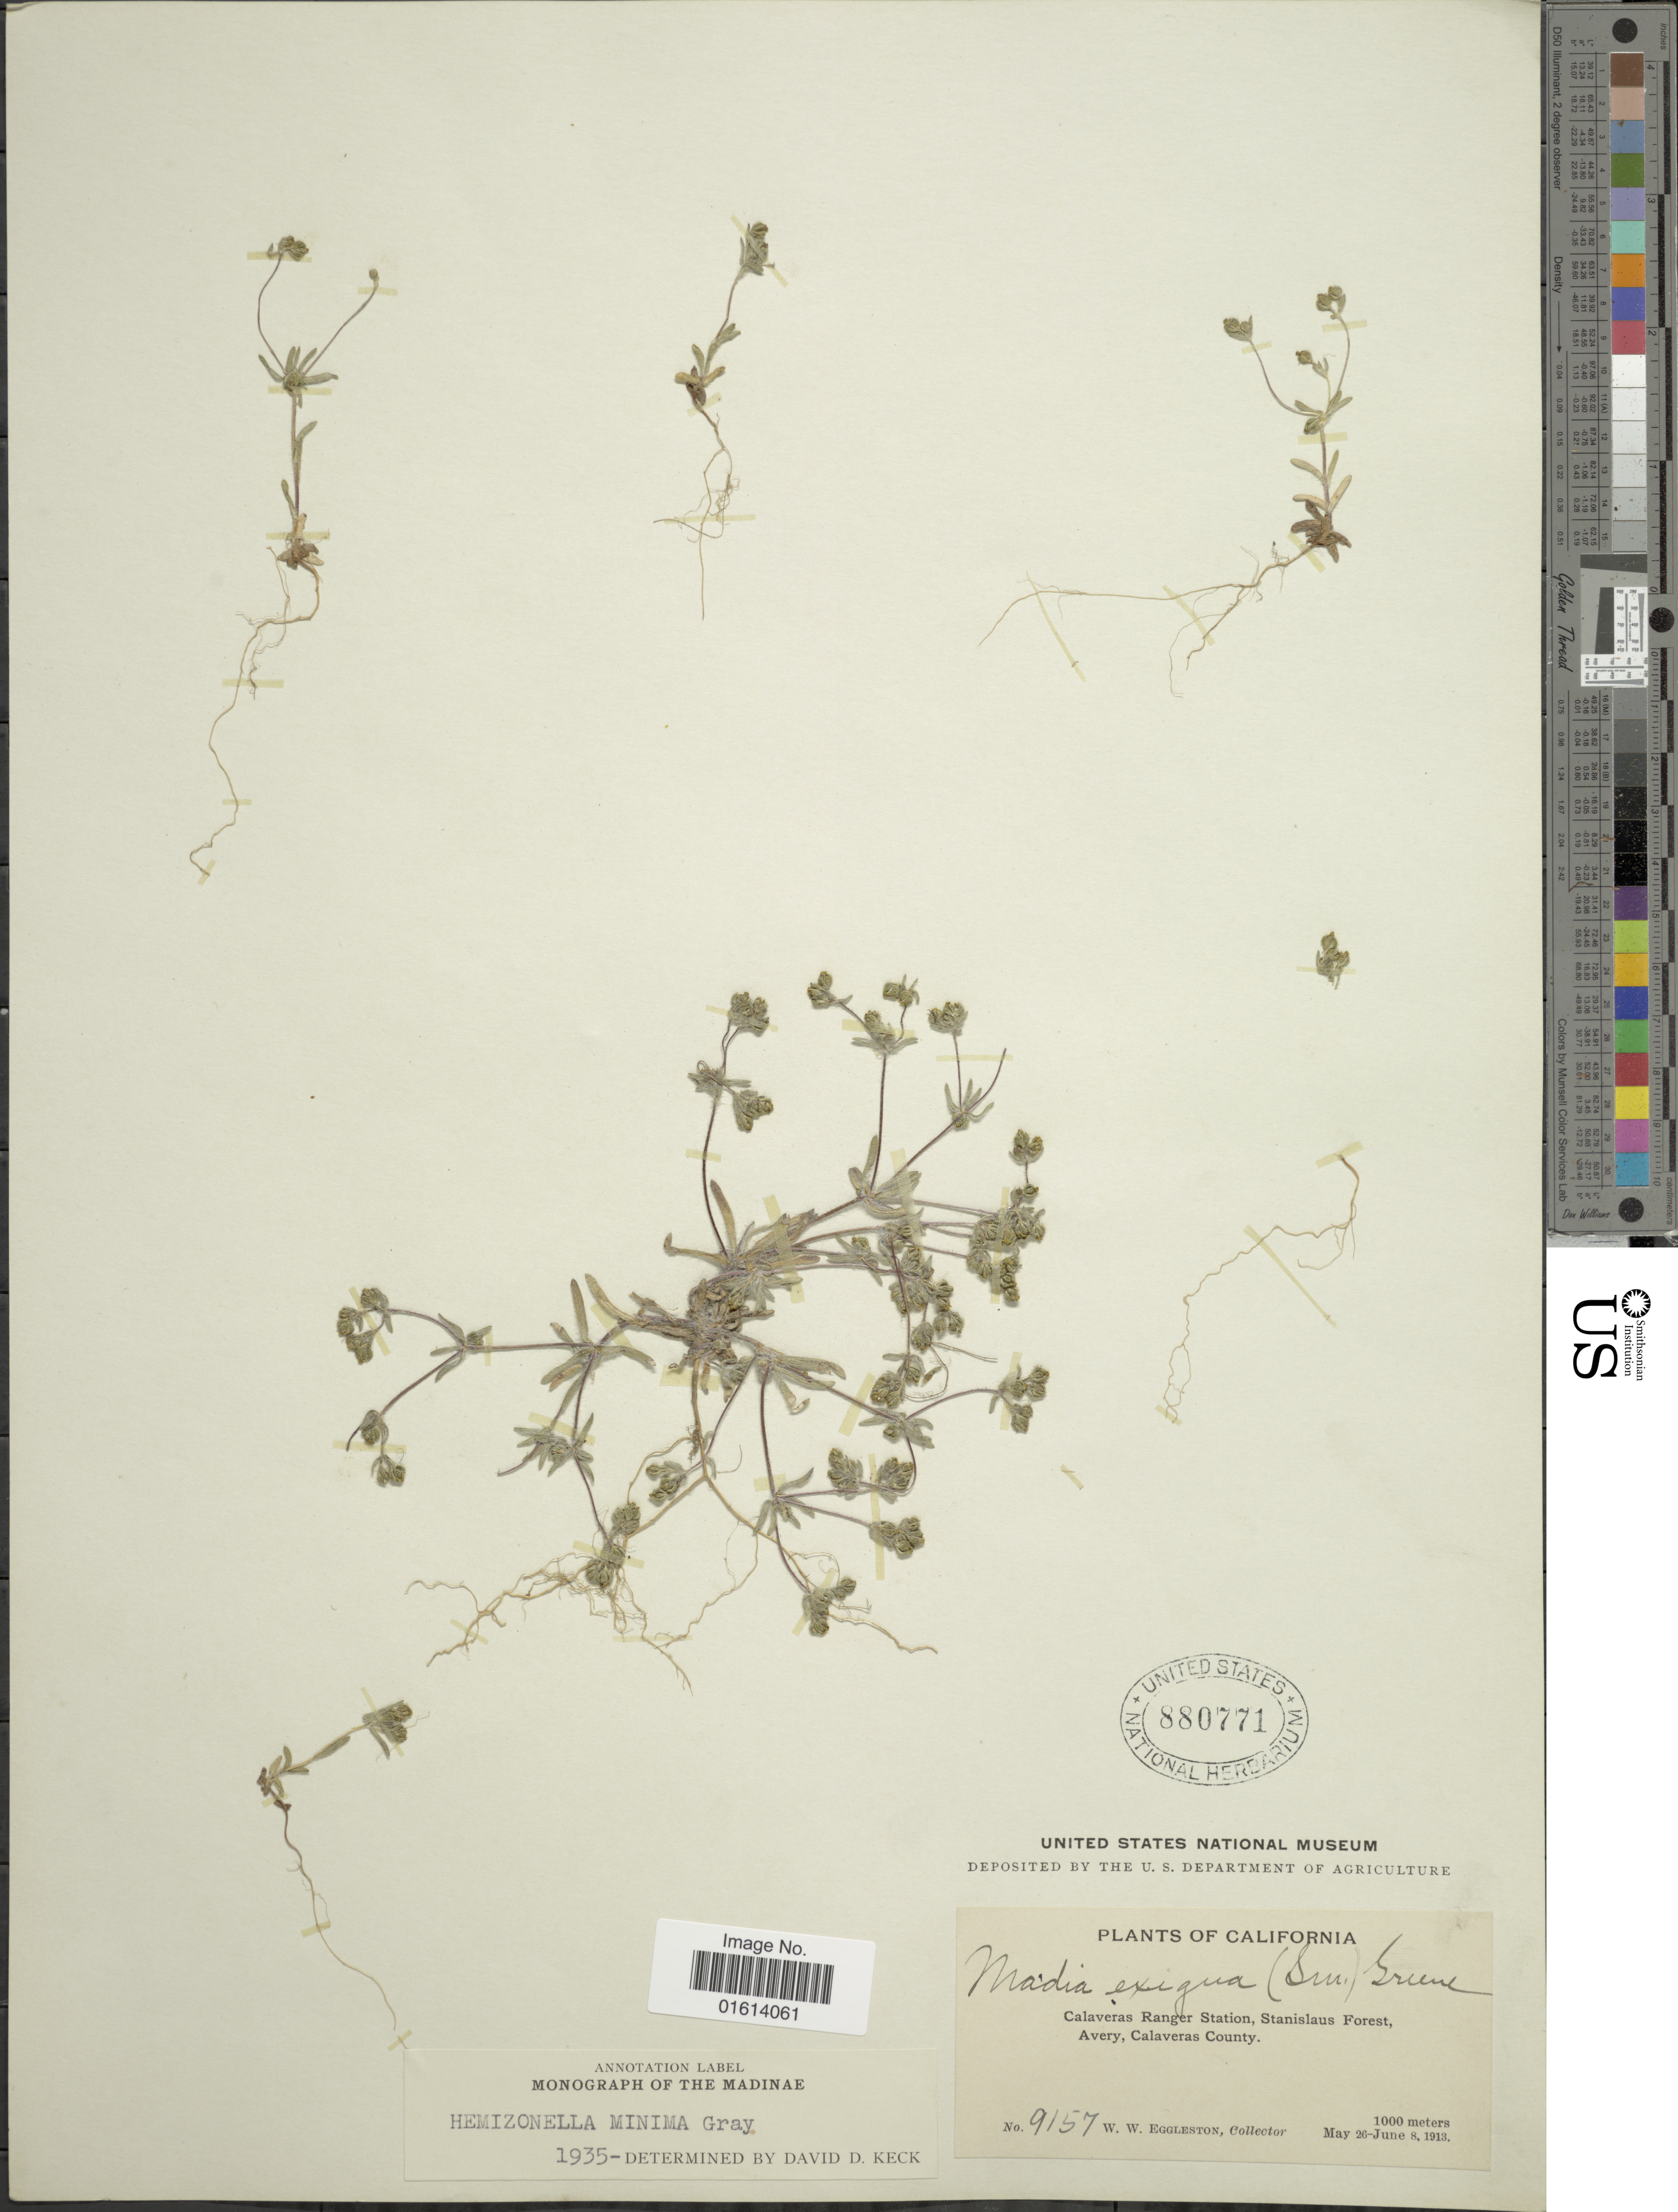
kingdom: Plantae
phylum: Tracheophyta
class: Magnoliopsida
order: Asterales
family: Asteraceae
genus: Hemizonella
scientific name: Hemizonella minima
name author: (A. Gray) A. Gray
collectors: W. W. Eggleston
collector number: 9157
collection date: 1913-05-26/1913-06-08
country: United States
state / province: California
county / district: Calaveras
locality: Calaveras Ranger Station, Stanislaus Forest, Avery, Calaveras County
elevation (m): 1000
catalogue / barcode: US 880771